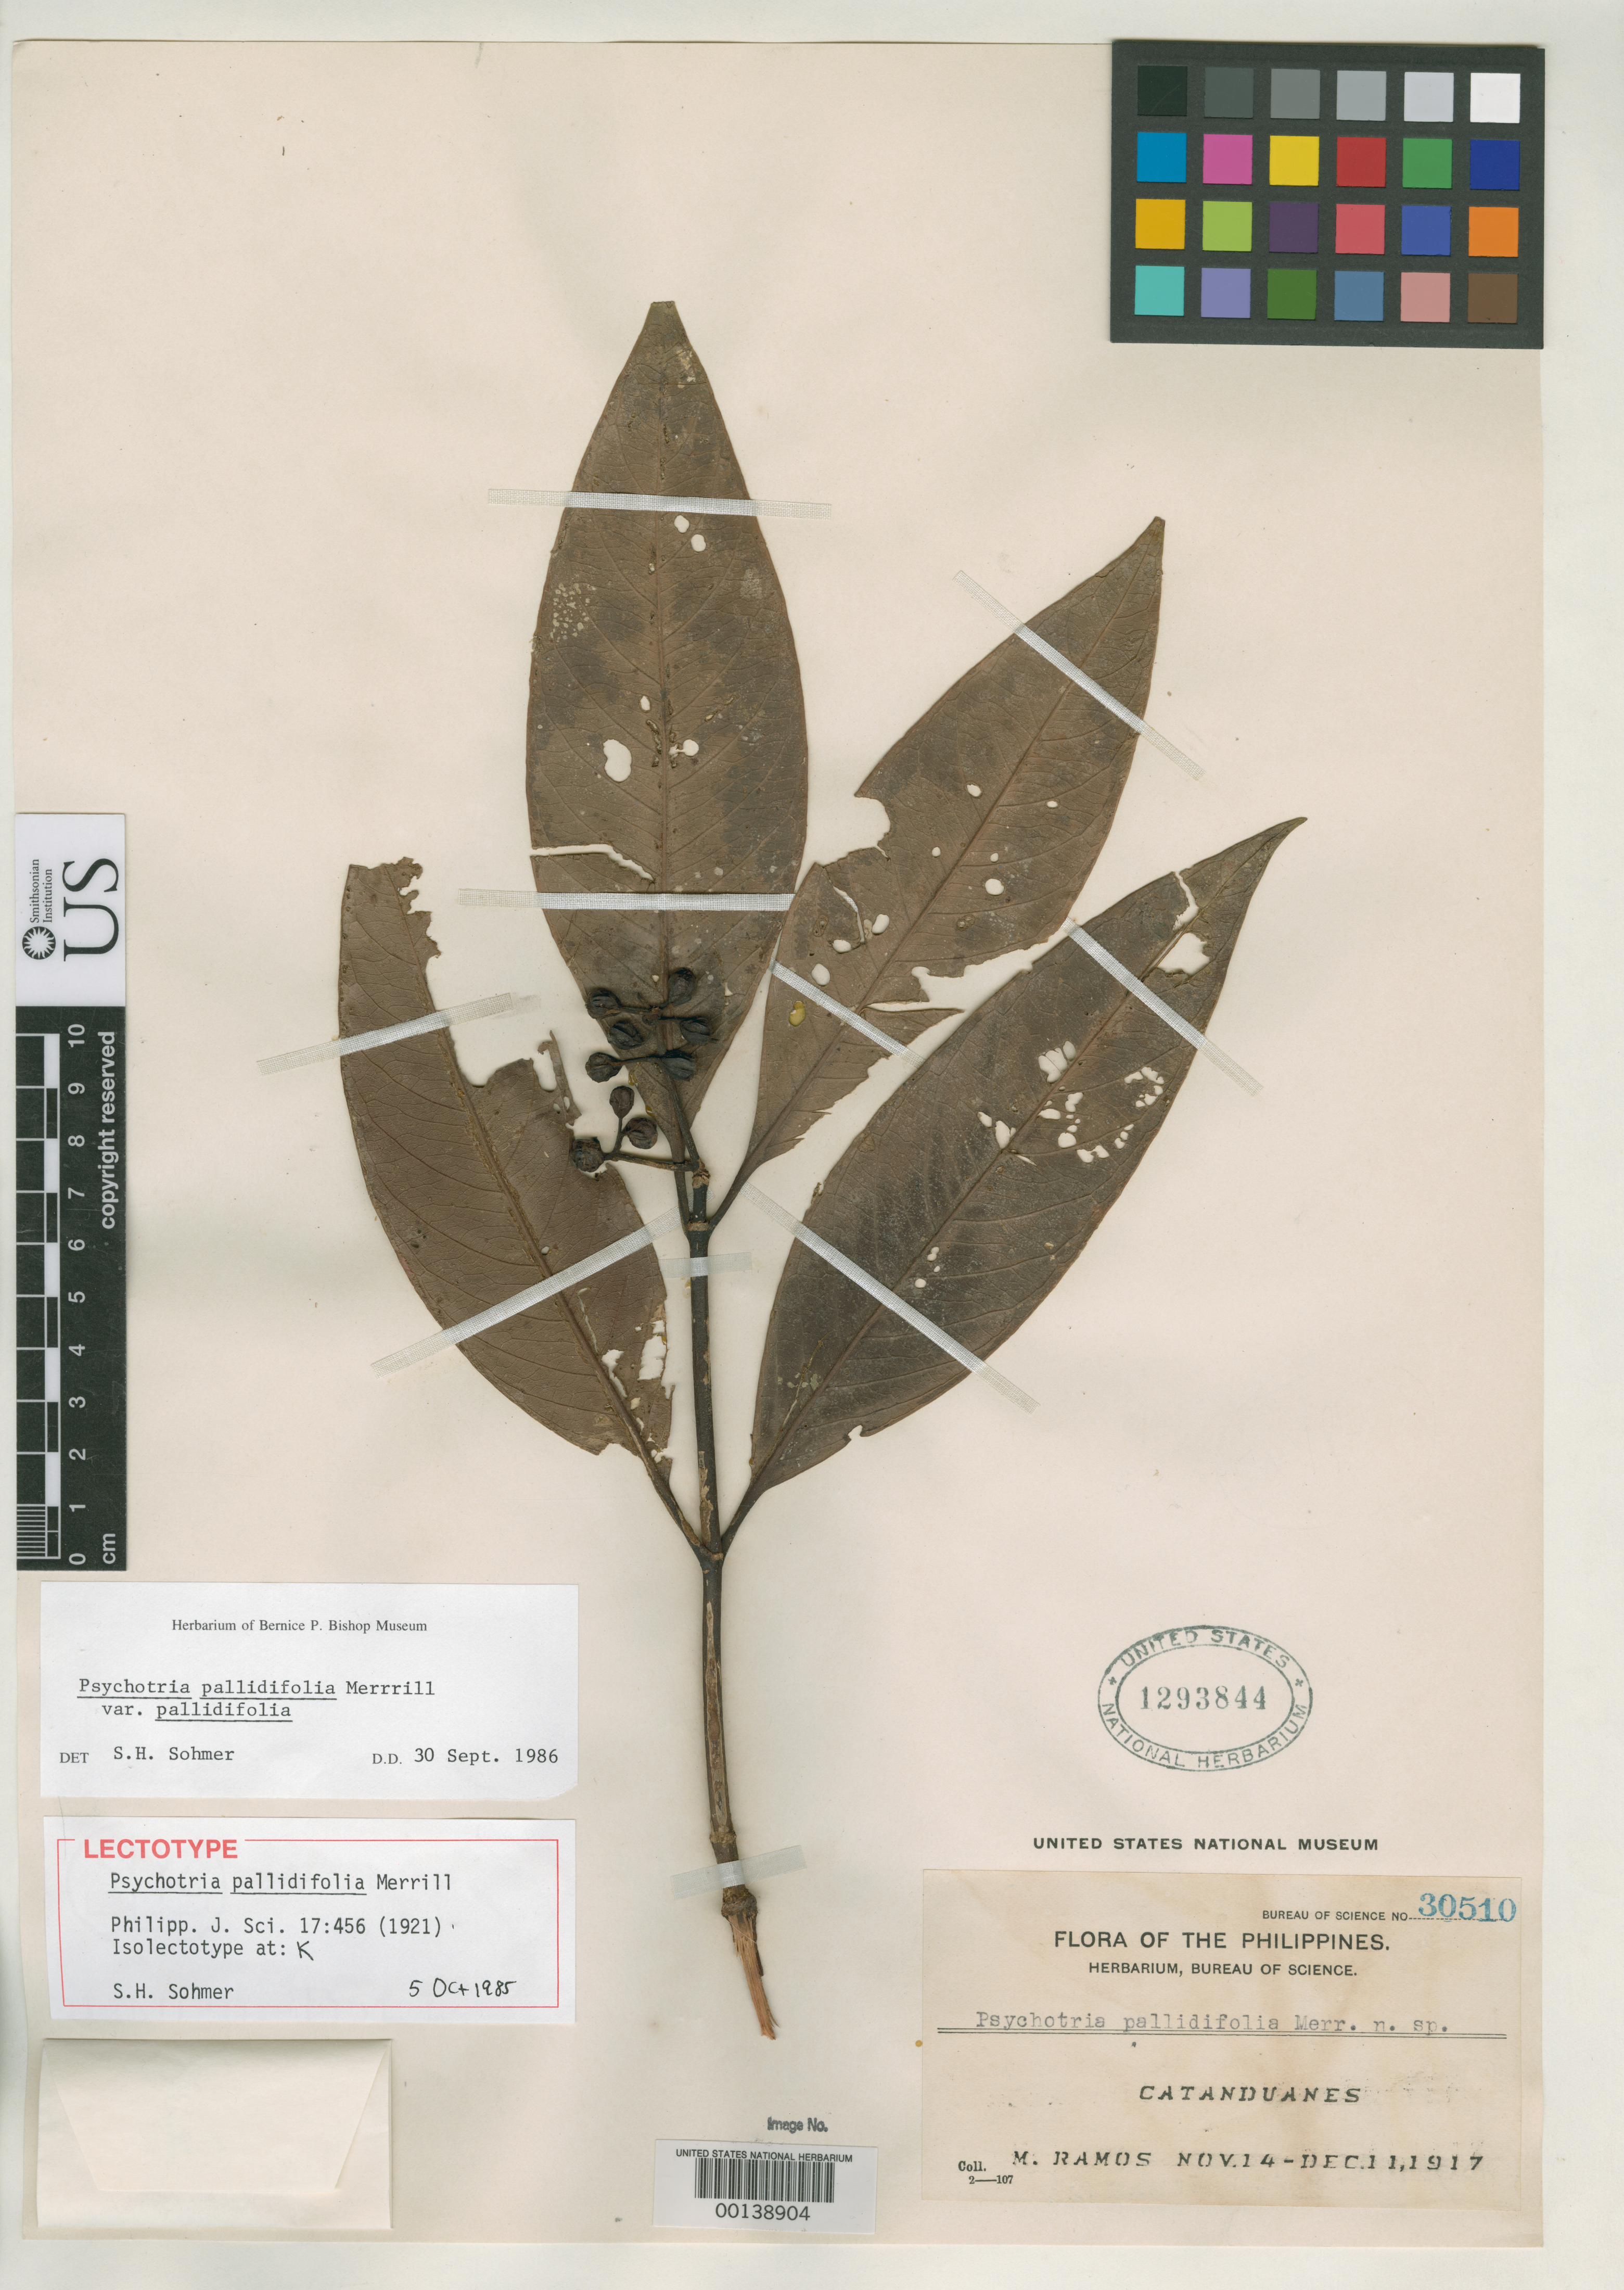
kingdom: Plantae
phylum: Tracheophyta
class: Magnoliopsida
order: Gentianales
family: Rubiaceae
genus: Psychotria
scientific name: Psychotria pallidifolia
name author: Merr.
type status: Type Fragment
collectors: M. Ramos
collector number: Bur. Sci. 30510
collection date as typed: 14 Nov 1917 to 11 Dec 1917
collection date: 1917-11-14/1917-12-11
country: Philippines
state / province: Bicol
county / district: Catanduanes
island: Catanduanes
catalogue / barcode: US 1293844